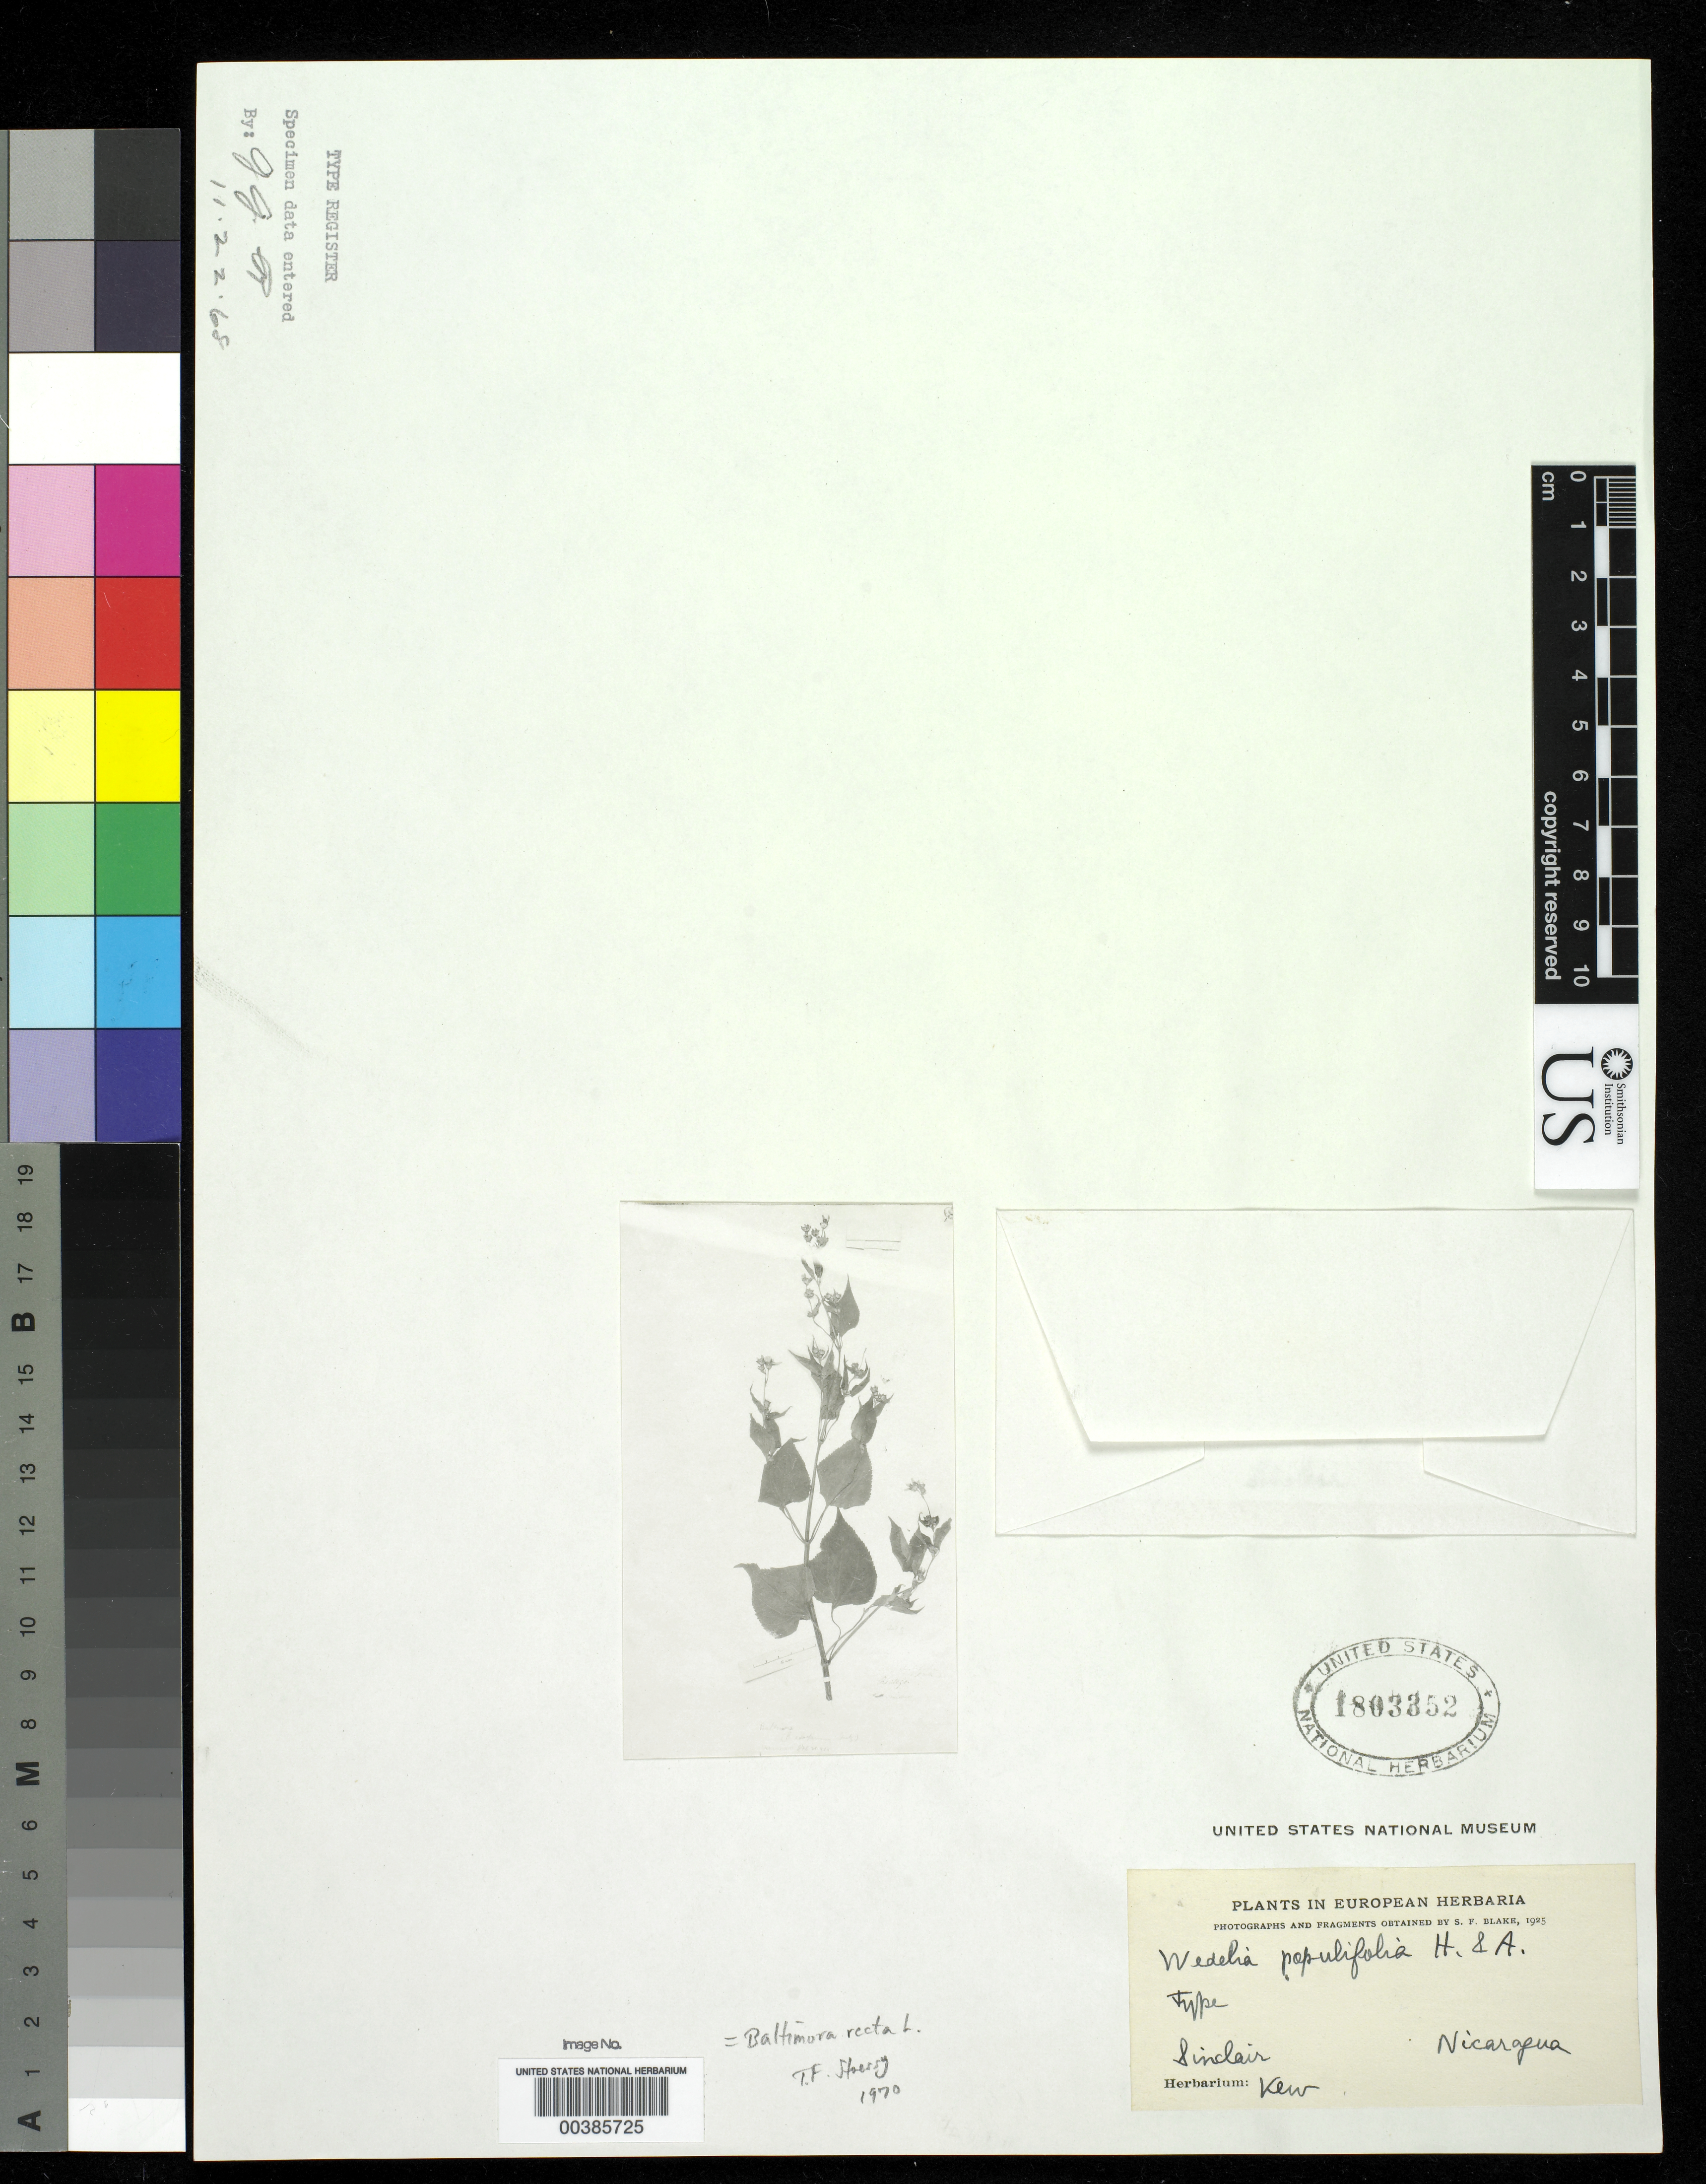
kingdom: Plantae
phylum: Tracheophyta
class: Magnoliopsida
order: Asterales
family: Asteraceae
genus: Wedelia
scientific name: Wedelia populifolia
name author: Hook. & Arn.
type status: Type Fragment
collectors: J. Sinclair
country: Nicaragua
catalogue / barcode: US 1803352